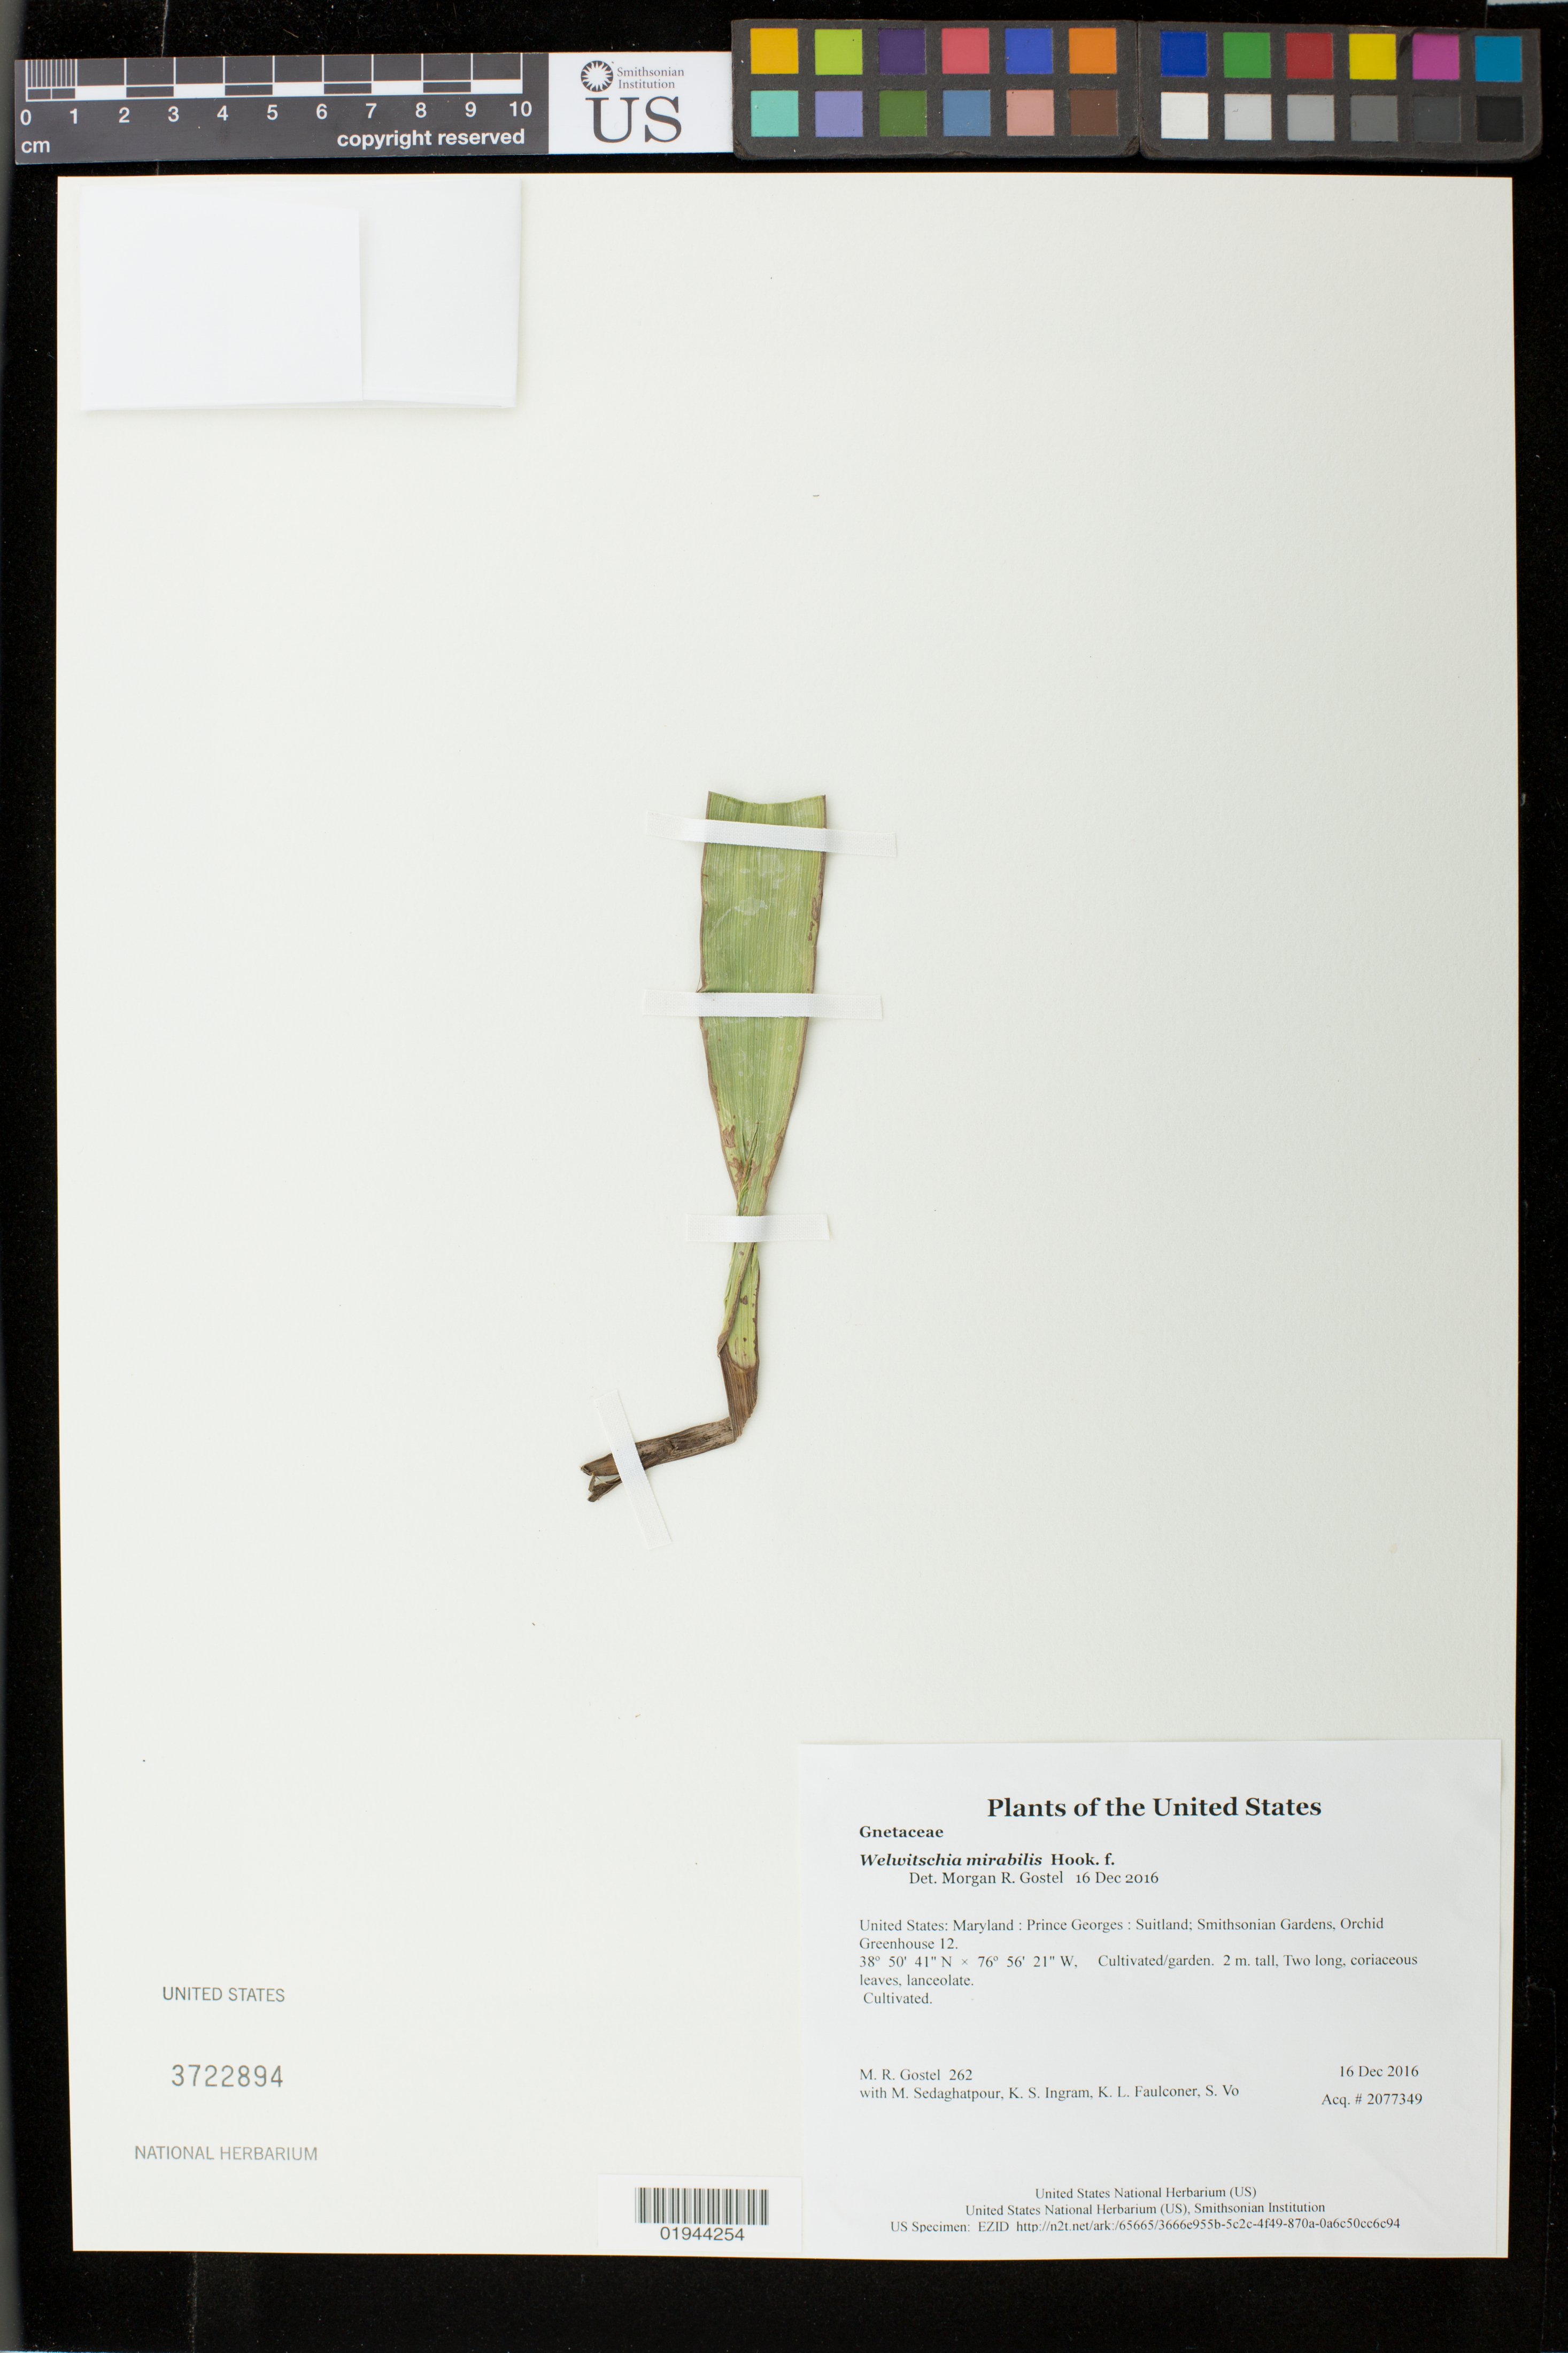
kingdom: Plantae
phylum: Tracheophyta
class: Gnetopsida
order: Welwitschiales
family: Welwitschiaceae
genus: Welwitschia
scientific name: Welwitschia mirabilis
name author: Hook. f.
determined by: Gostel, M. R.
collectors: M. R. Gostel, M. Sedaghatpour, K. S. Ingram, K. L. Faulconer & S. Vo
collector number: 262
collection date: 2016-12-16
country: United States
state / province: Maryland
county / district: Prince George's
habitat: Cultivated/garden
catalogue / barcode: US 3722894